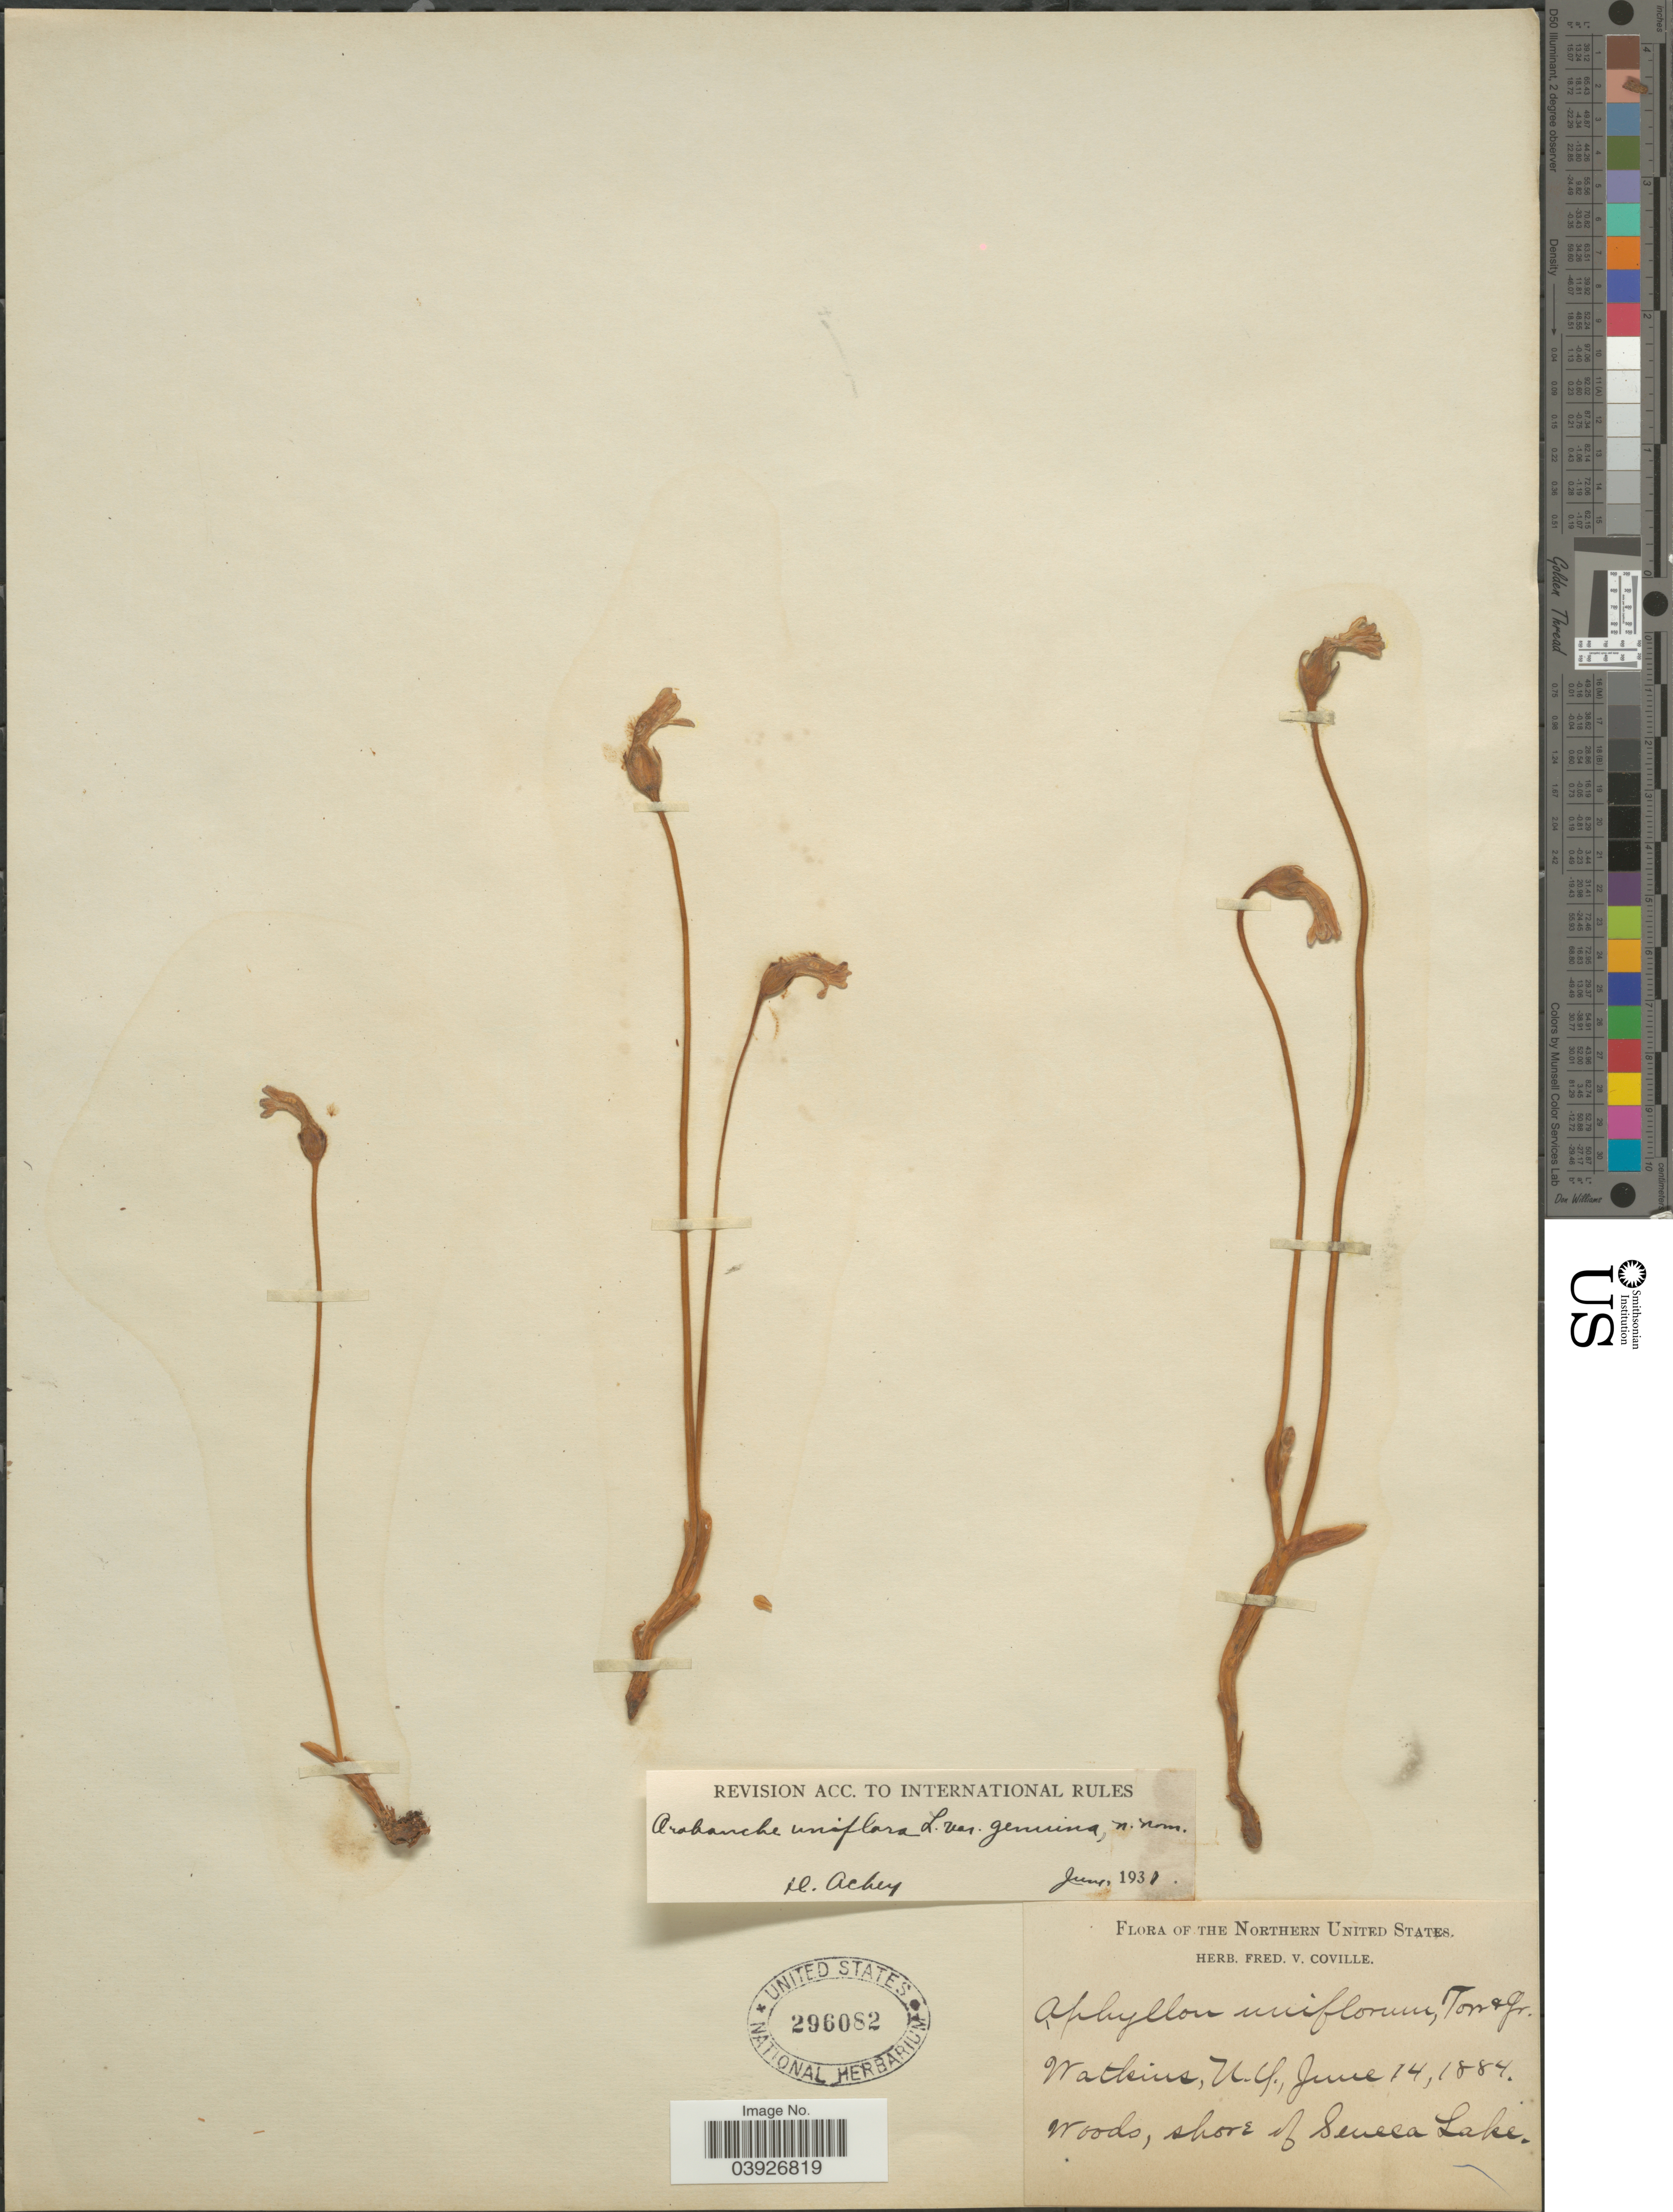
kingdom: Plantae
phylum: Tracheophyta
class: Magnoliopsida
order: Lamiales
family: Orobanchaceae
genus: Aphyllon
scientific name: Aphyllon uniflorum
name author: A. Gray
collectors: ex herb. Fred. V. Coville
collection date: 1884-06-14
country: United States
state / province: New York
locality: Northern United States. Wakins. Woods, shore of Seneca Lake.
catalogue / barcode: US 296082